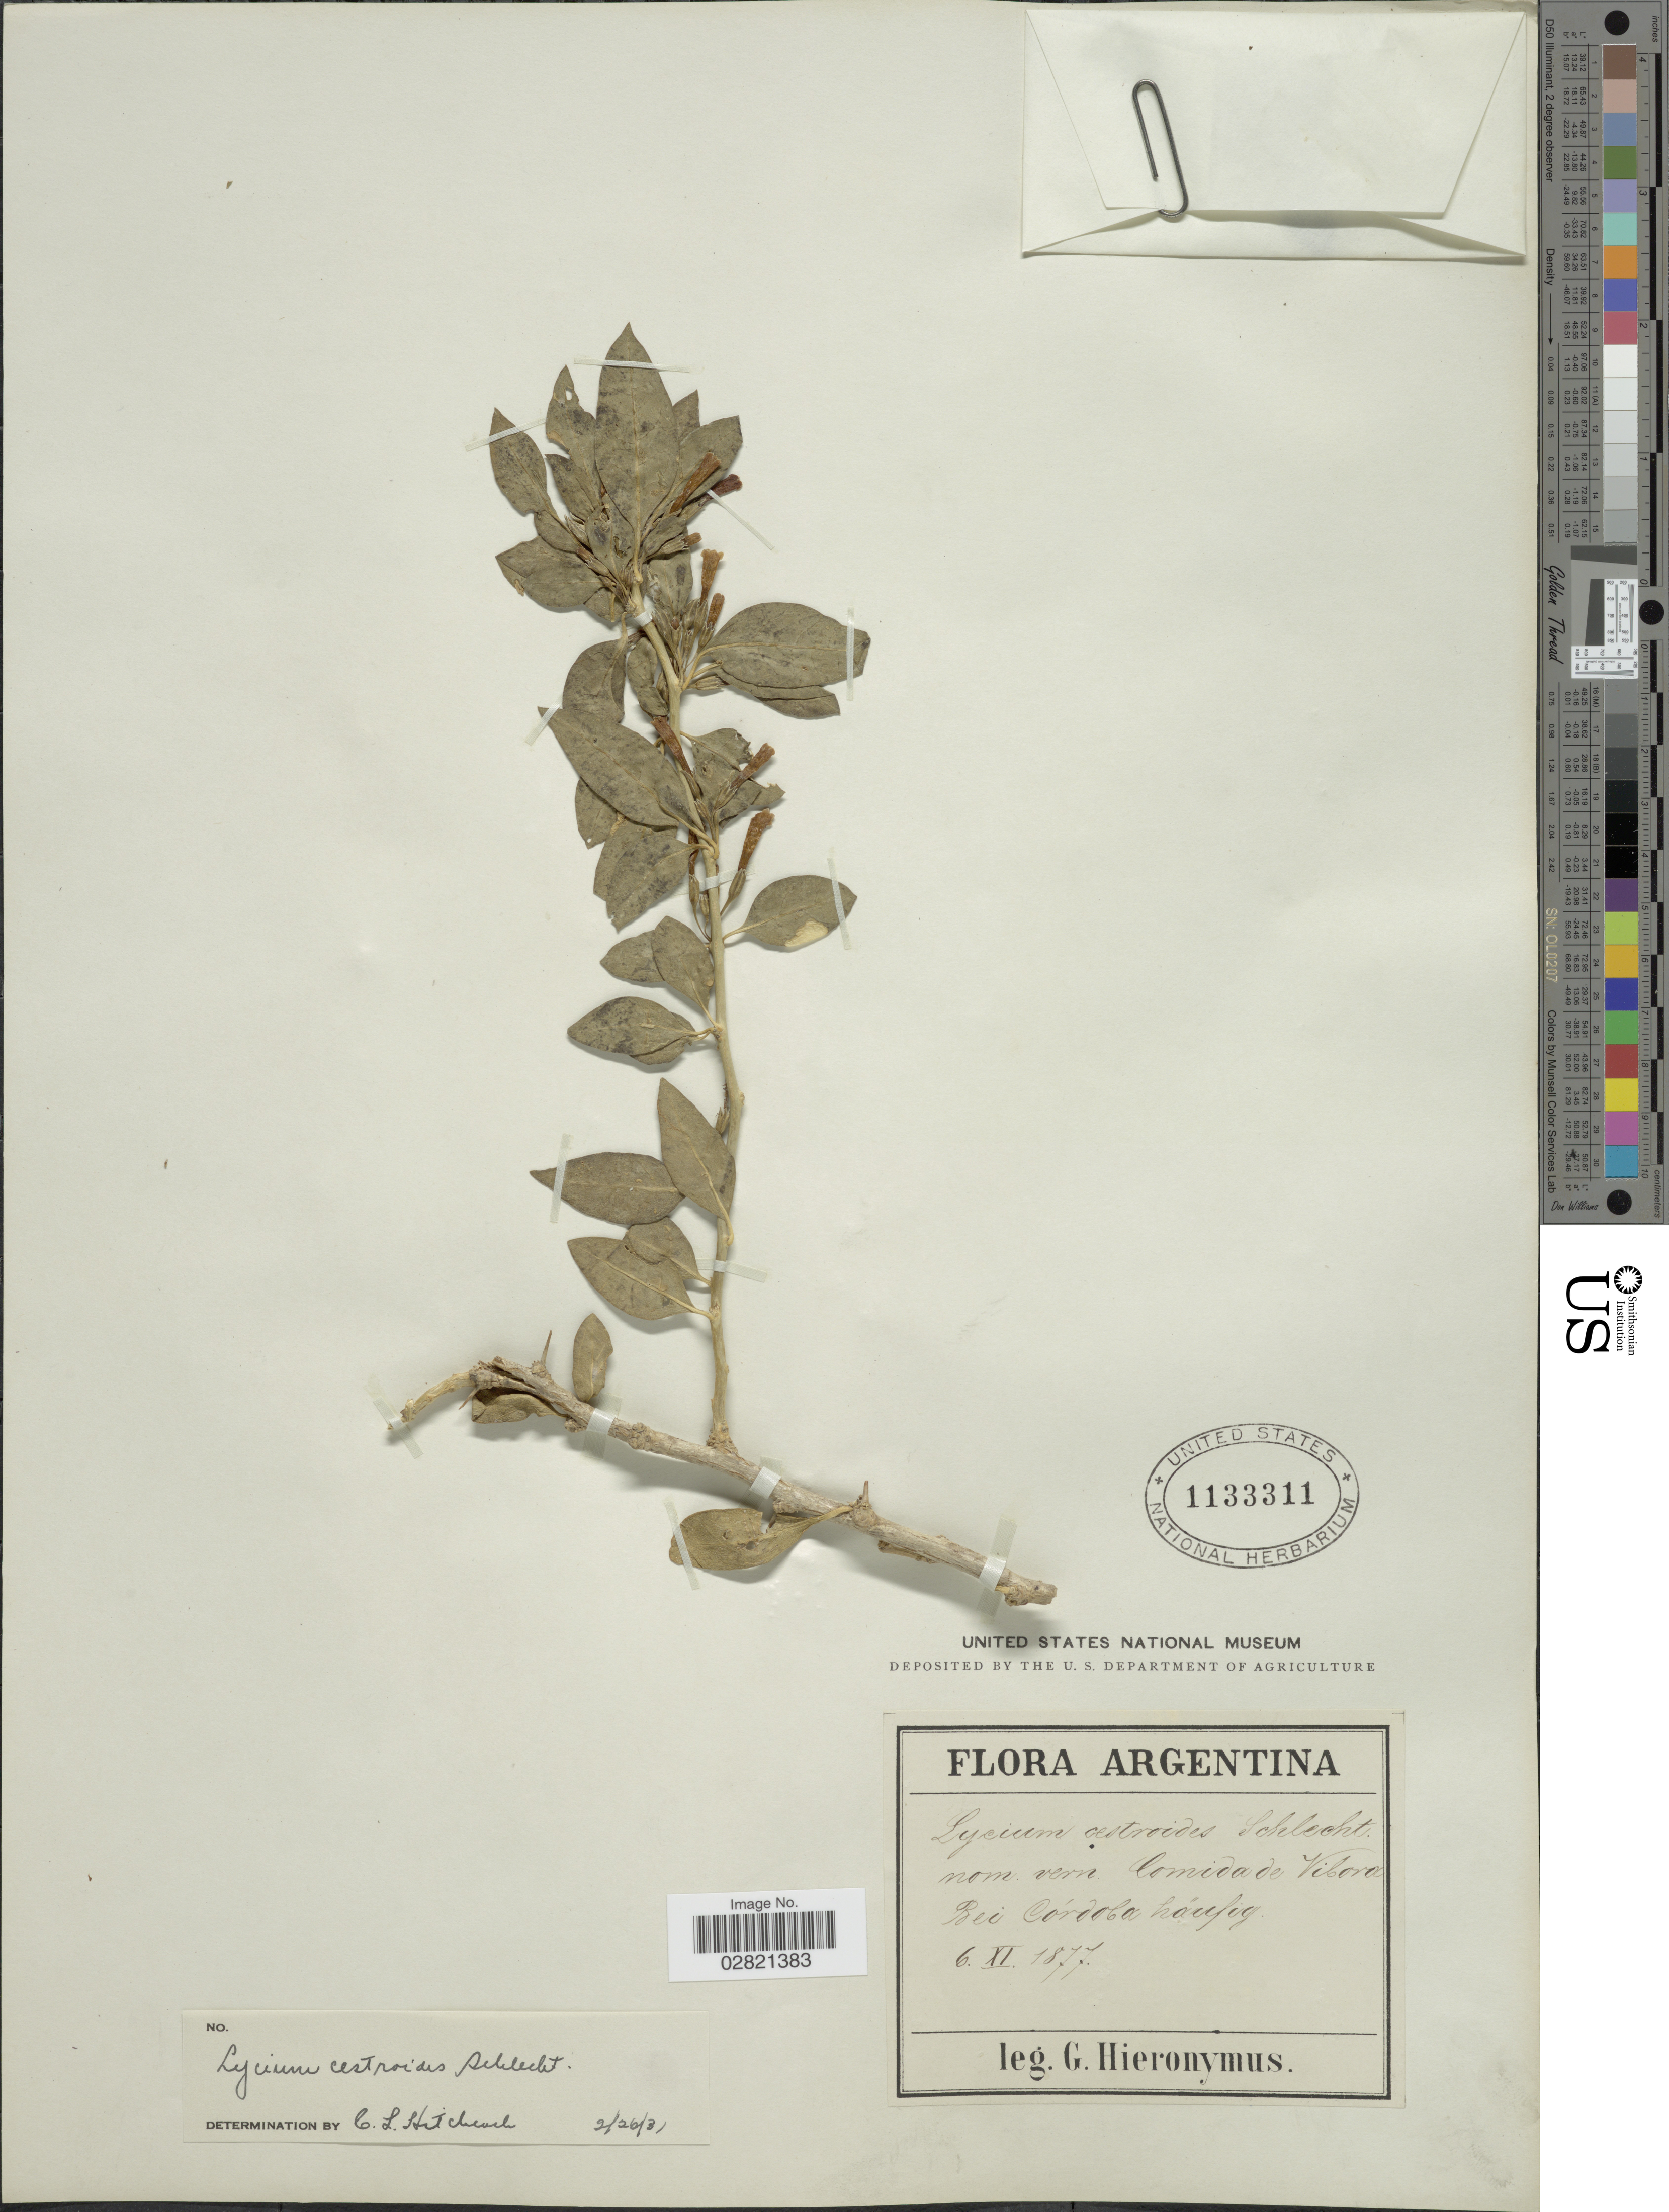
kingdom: Plantae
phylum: Tracheophyta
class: Magnoliopsida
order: Solanales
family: Solanaceae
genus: Lycium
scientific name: Lycium cestroides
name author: Schltdl.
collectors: G. H. Hieronymus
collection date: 1877-11-06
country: Argentina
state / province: Cordoba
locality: Bei Córdoba häufig.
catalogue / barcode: US 1133311